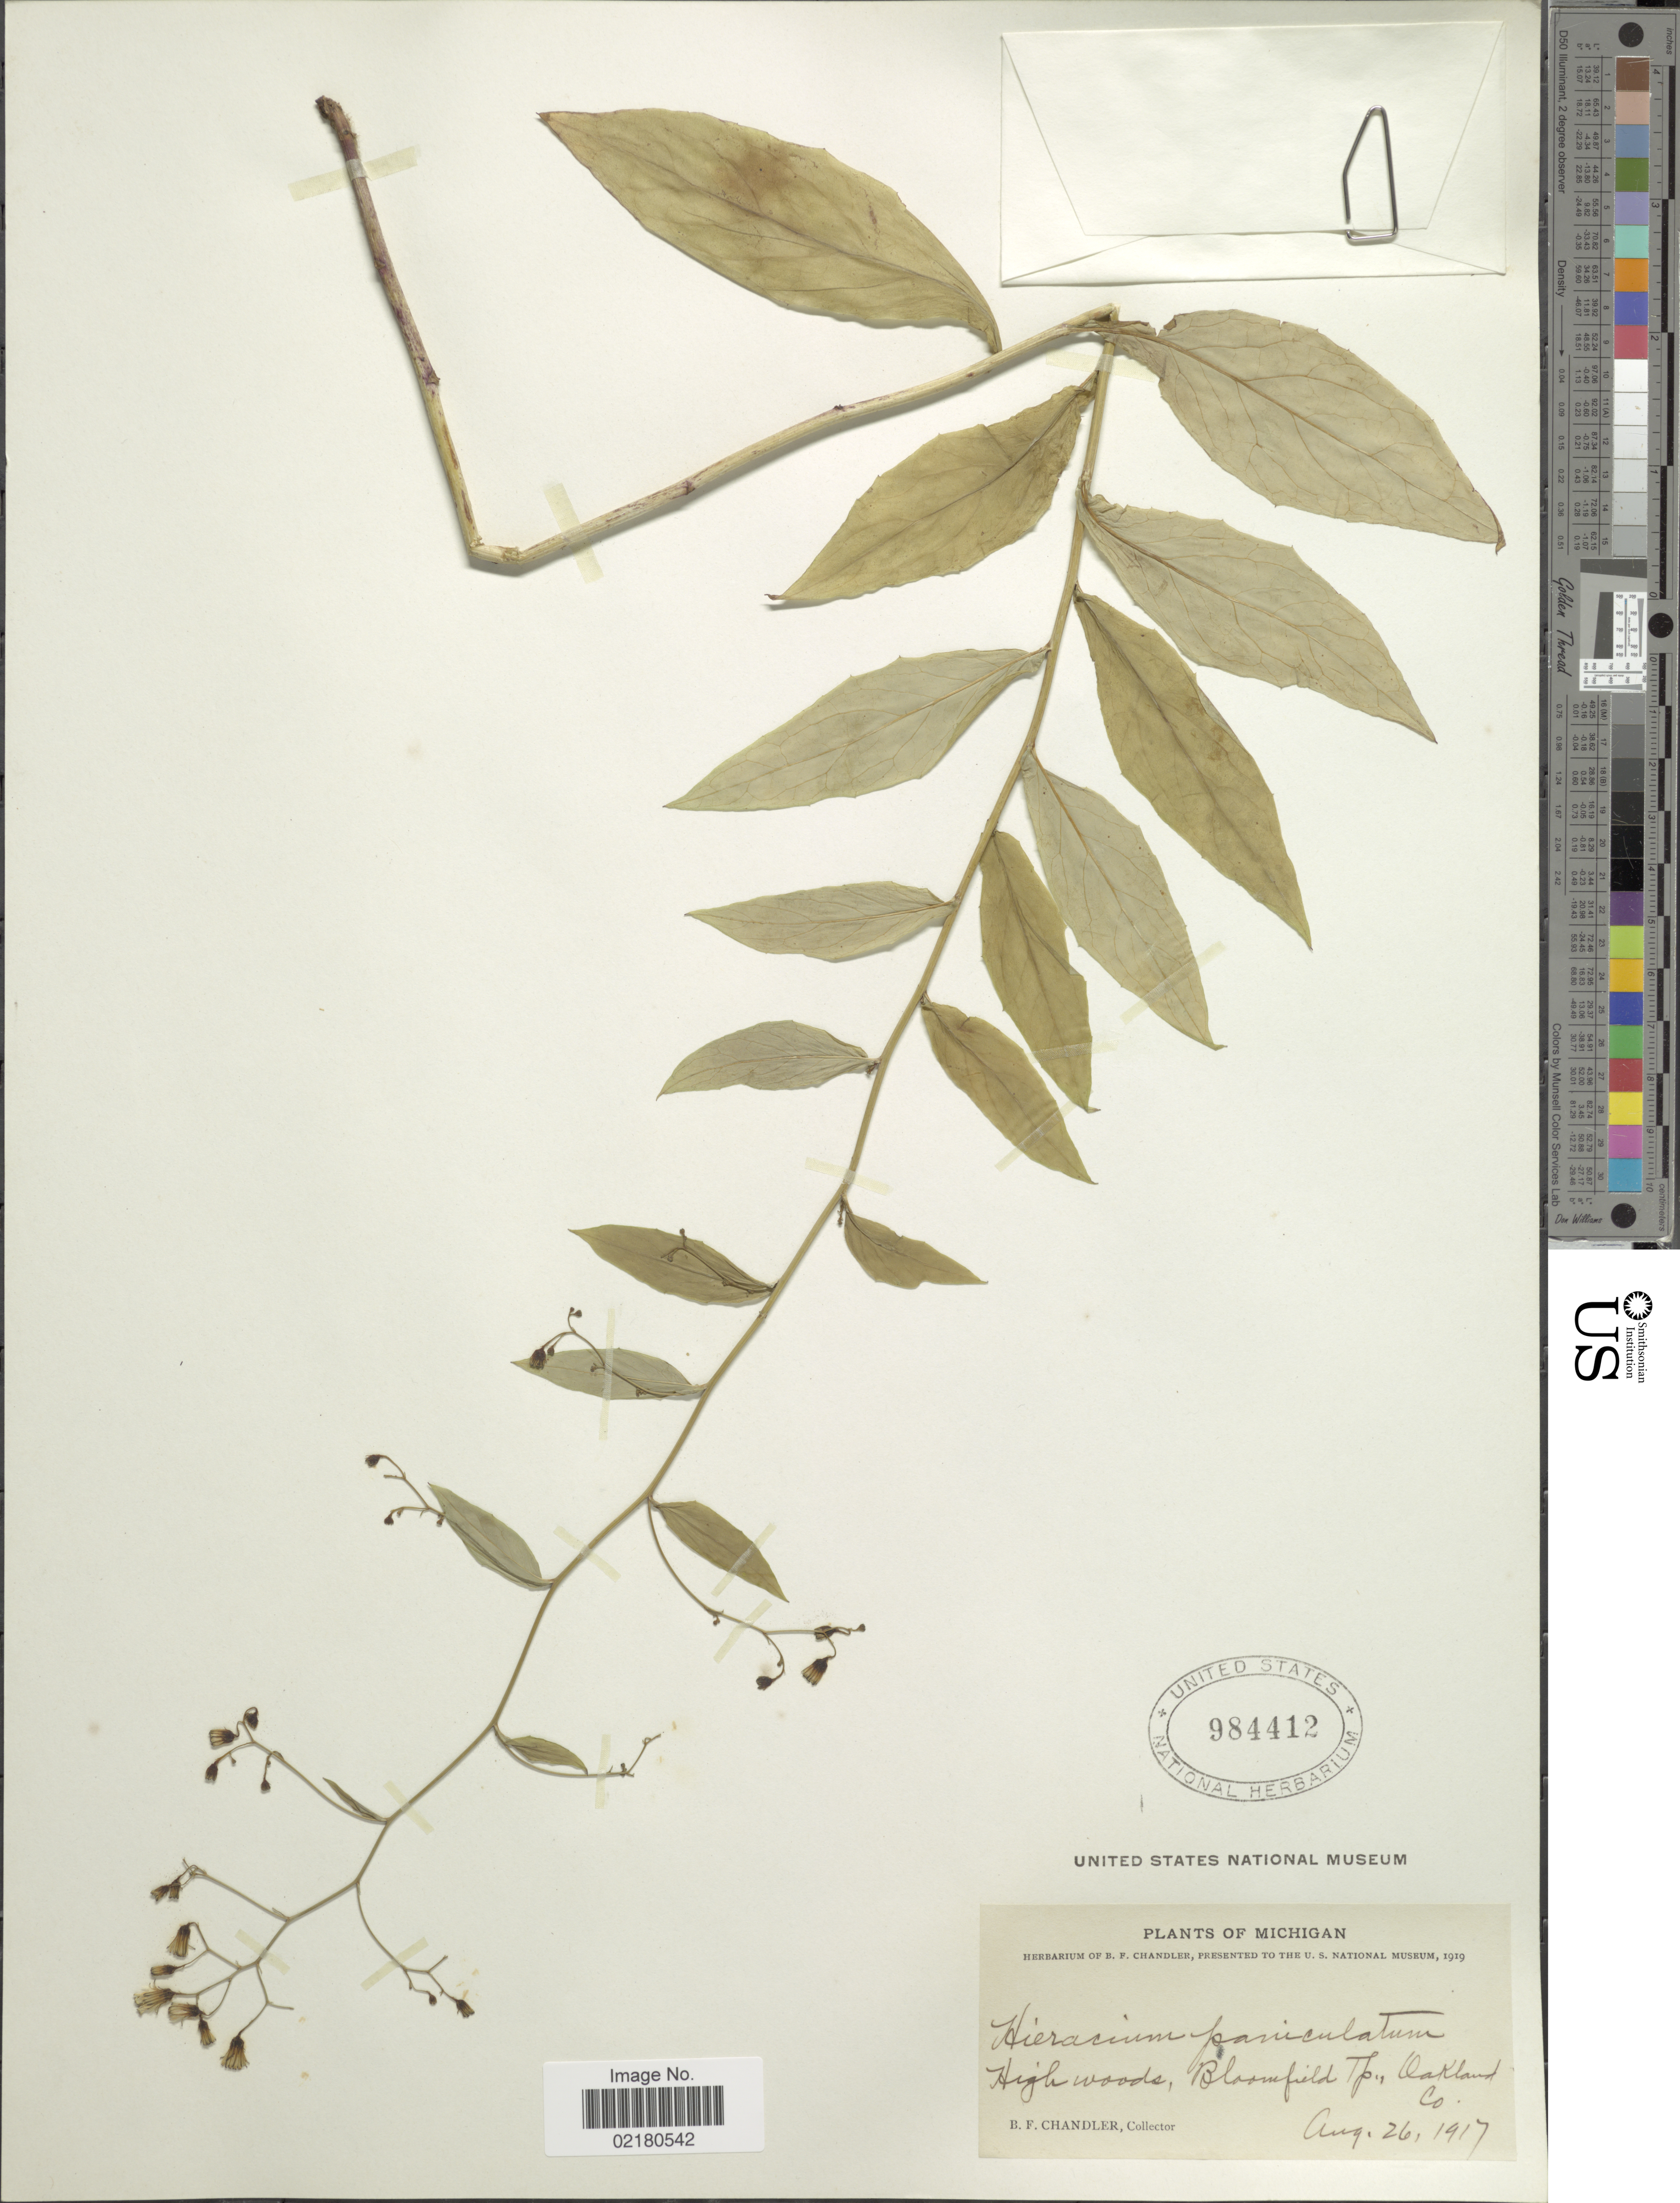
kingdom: Plantae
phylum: Tracheophyta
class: Magnoliopsida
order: Asterales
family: Asteraceae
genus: Hieracium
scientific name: Hieracium paniculatum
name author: L.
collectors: B. F. Chandler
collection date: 1917-08-26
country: United States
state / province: Michigan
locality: High woods, Bloomfield Tp., Oakland Co.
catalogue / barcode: US 984412